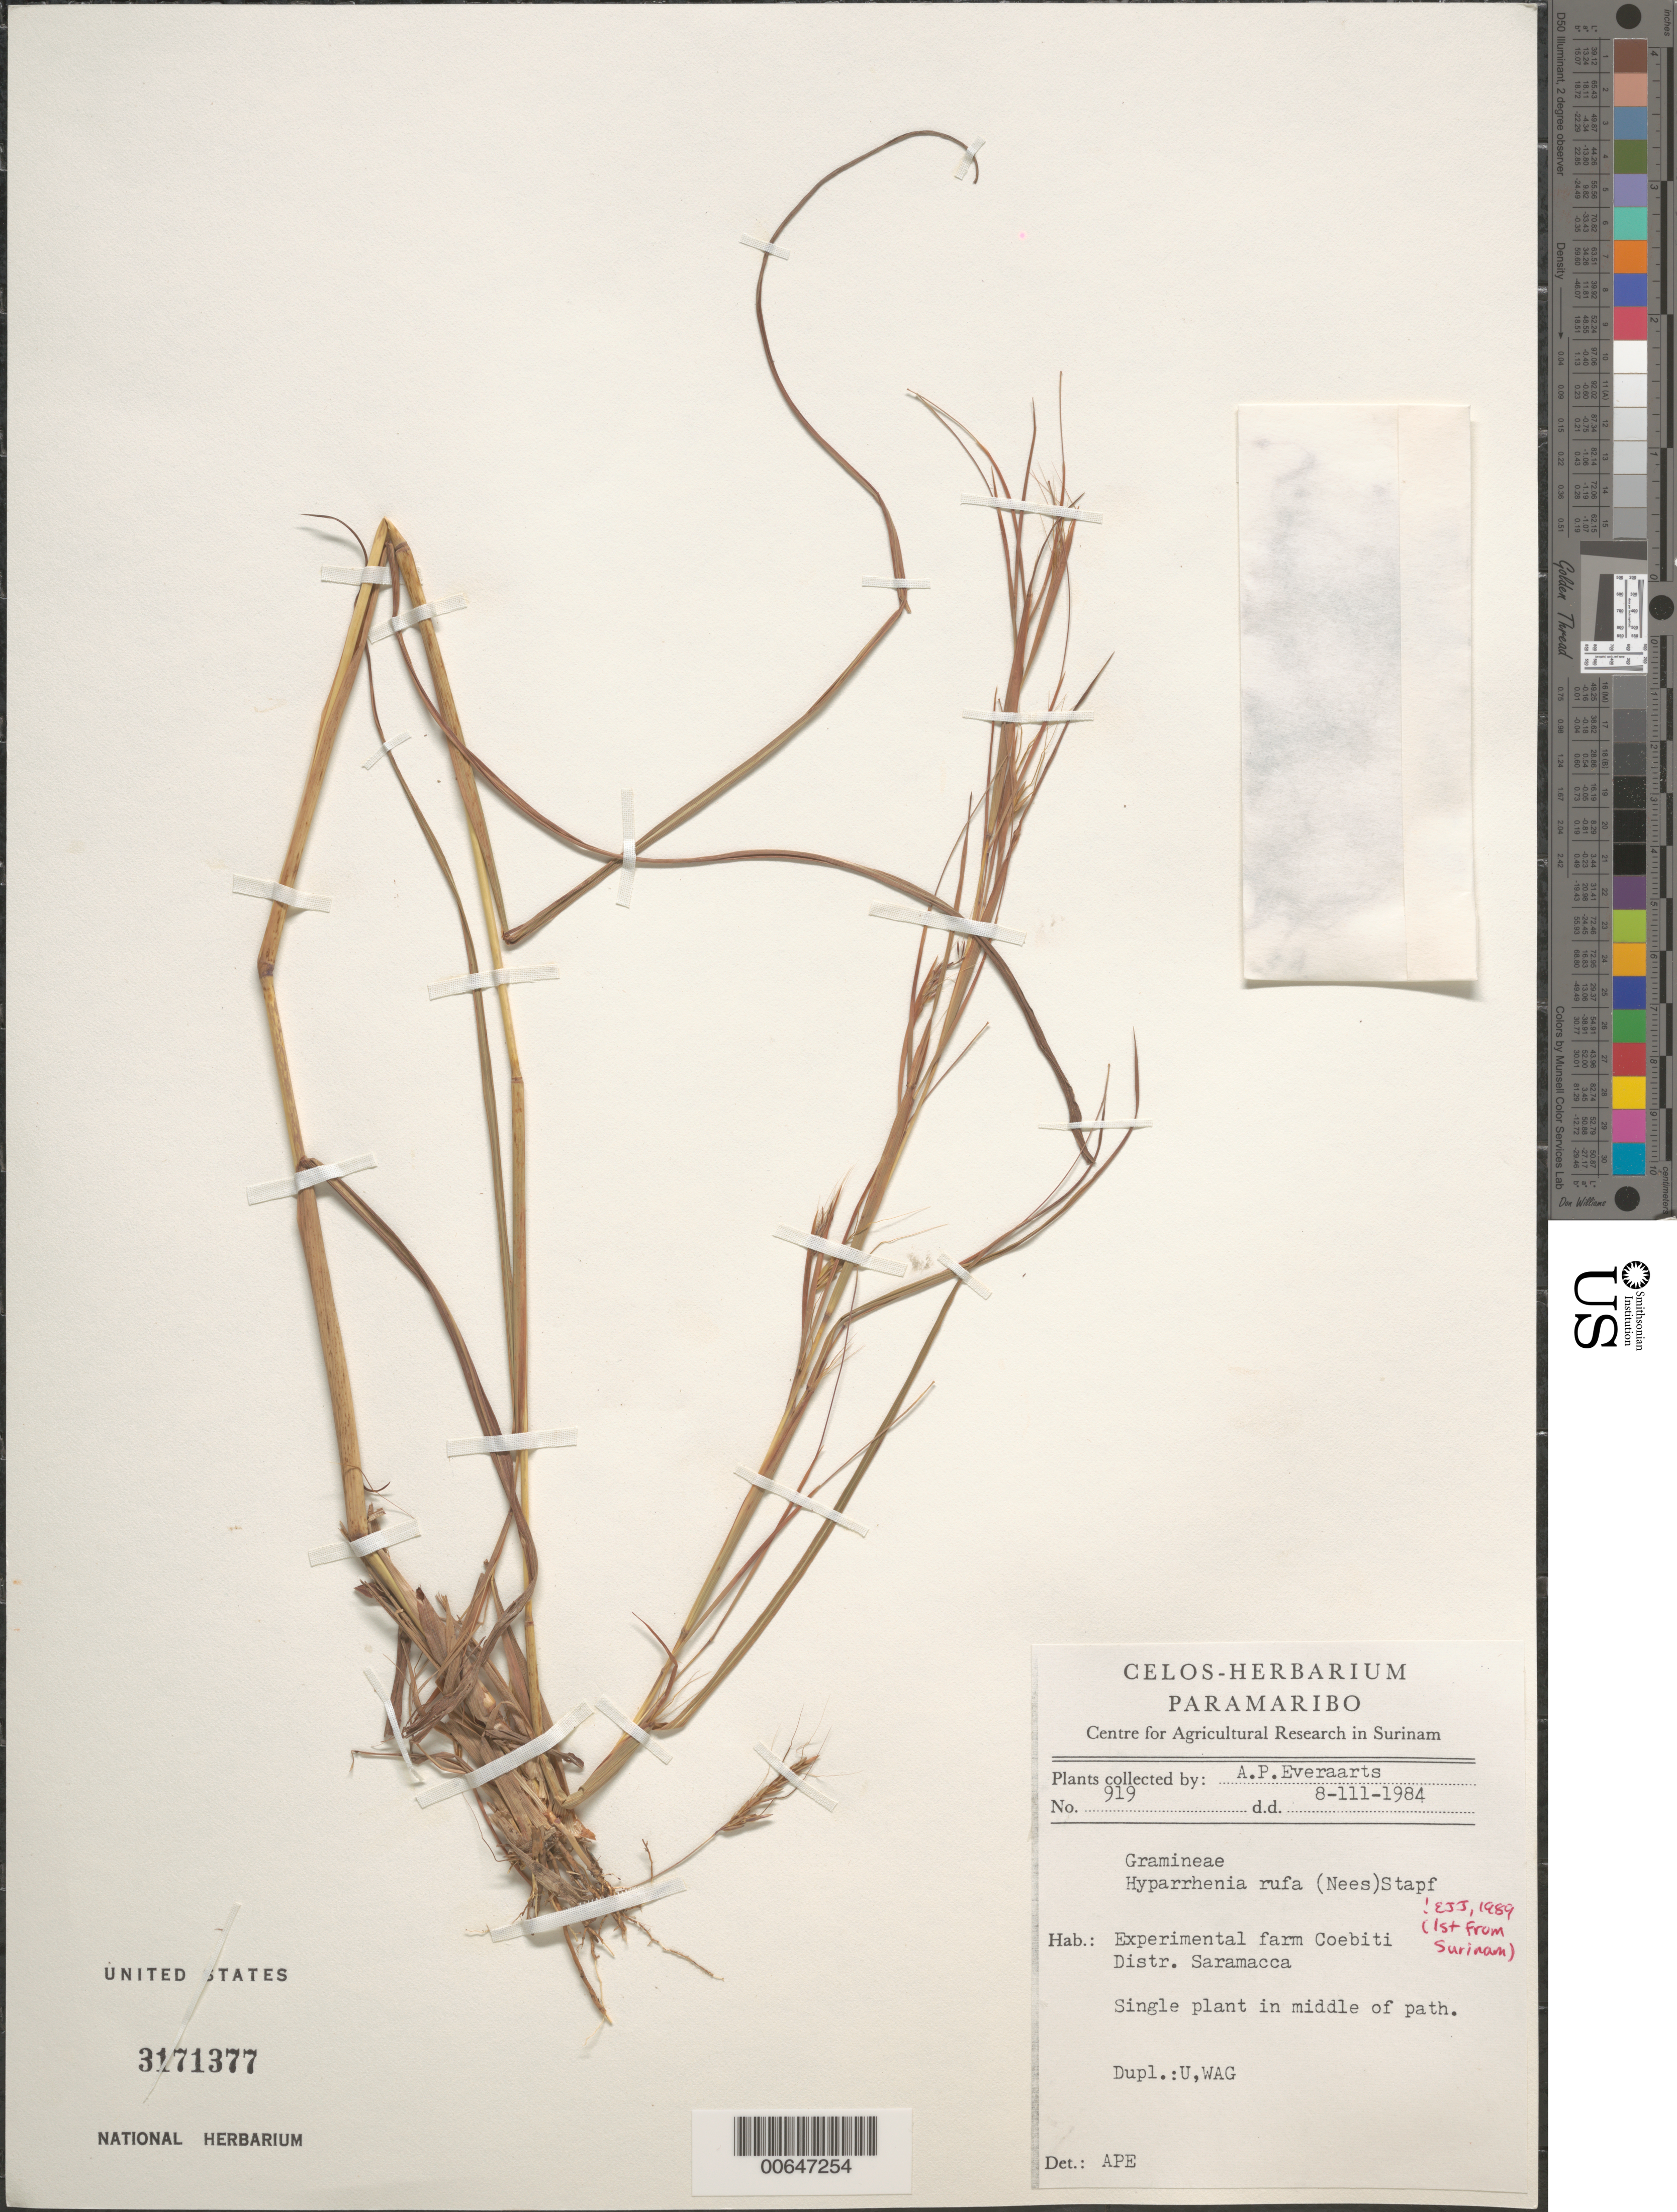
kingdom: Plantae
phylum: Tracheophyta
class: Liliopsida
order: Poales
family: Poaceae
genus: Hyparrhenia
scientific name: Hyparrhenia rufa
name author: (Nees) Stapf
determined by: Judziewicz, E. J.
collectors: A. Everaarts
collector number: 919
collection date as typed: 8-Mar-84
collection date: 1984-03-08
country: Suriname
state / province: Saramacca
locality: Coebiti Experimental Farm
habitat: Single plant in the middle of the path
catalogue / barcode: US 3171377